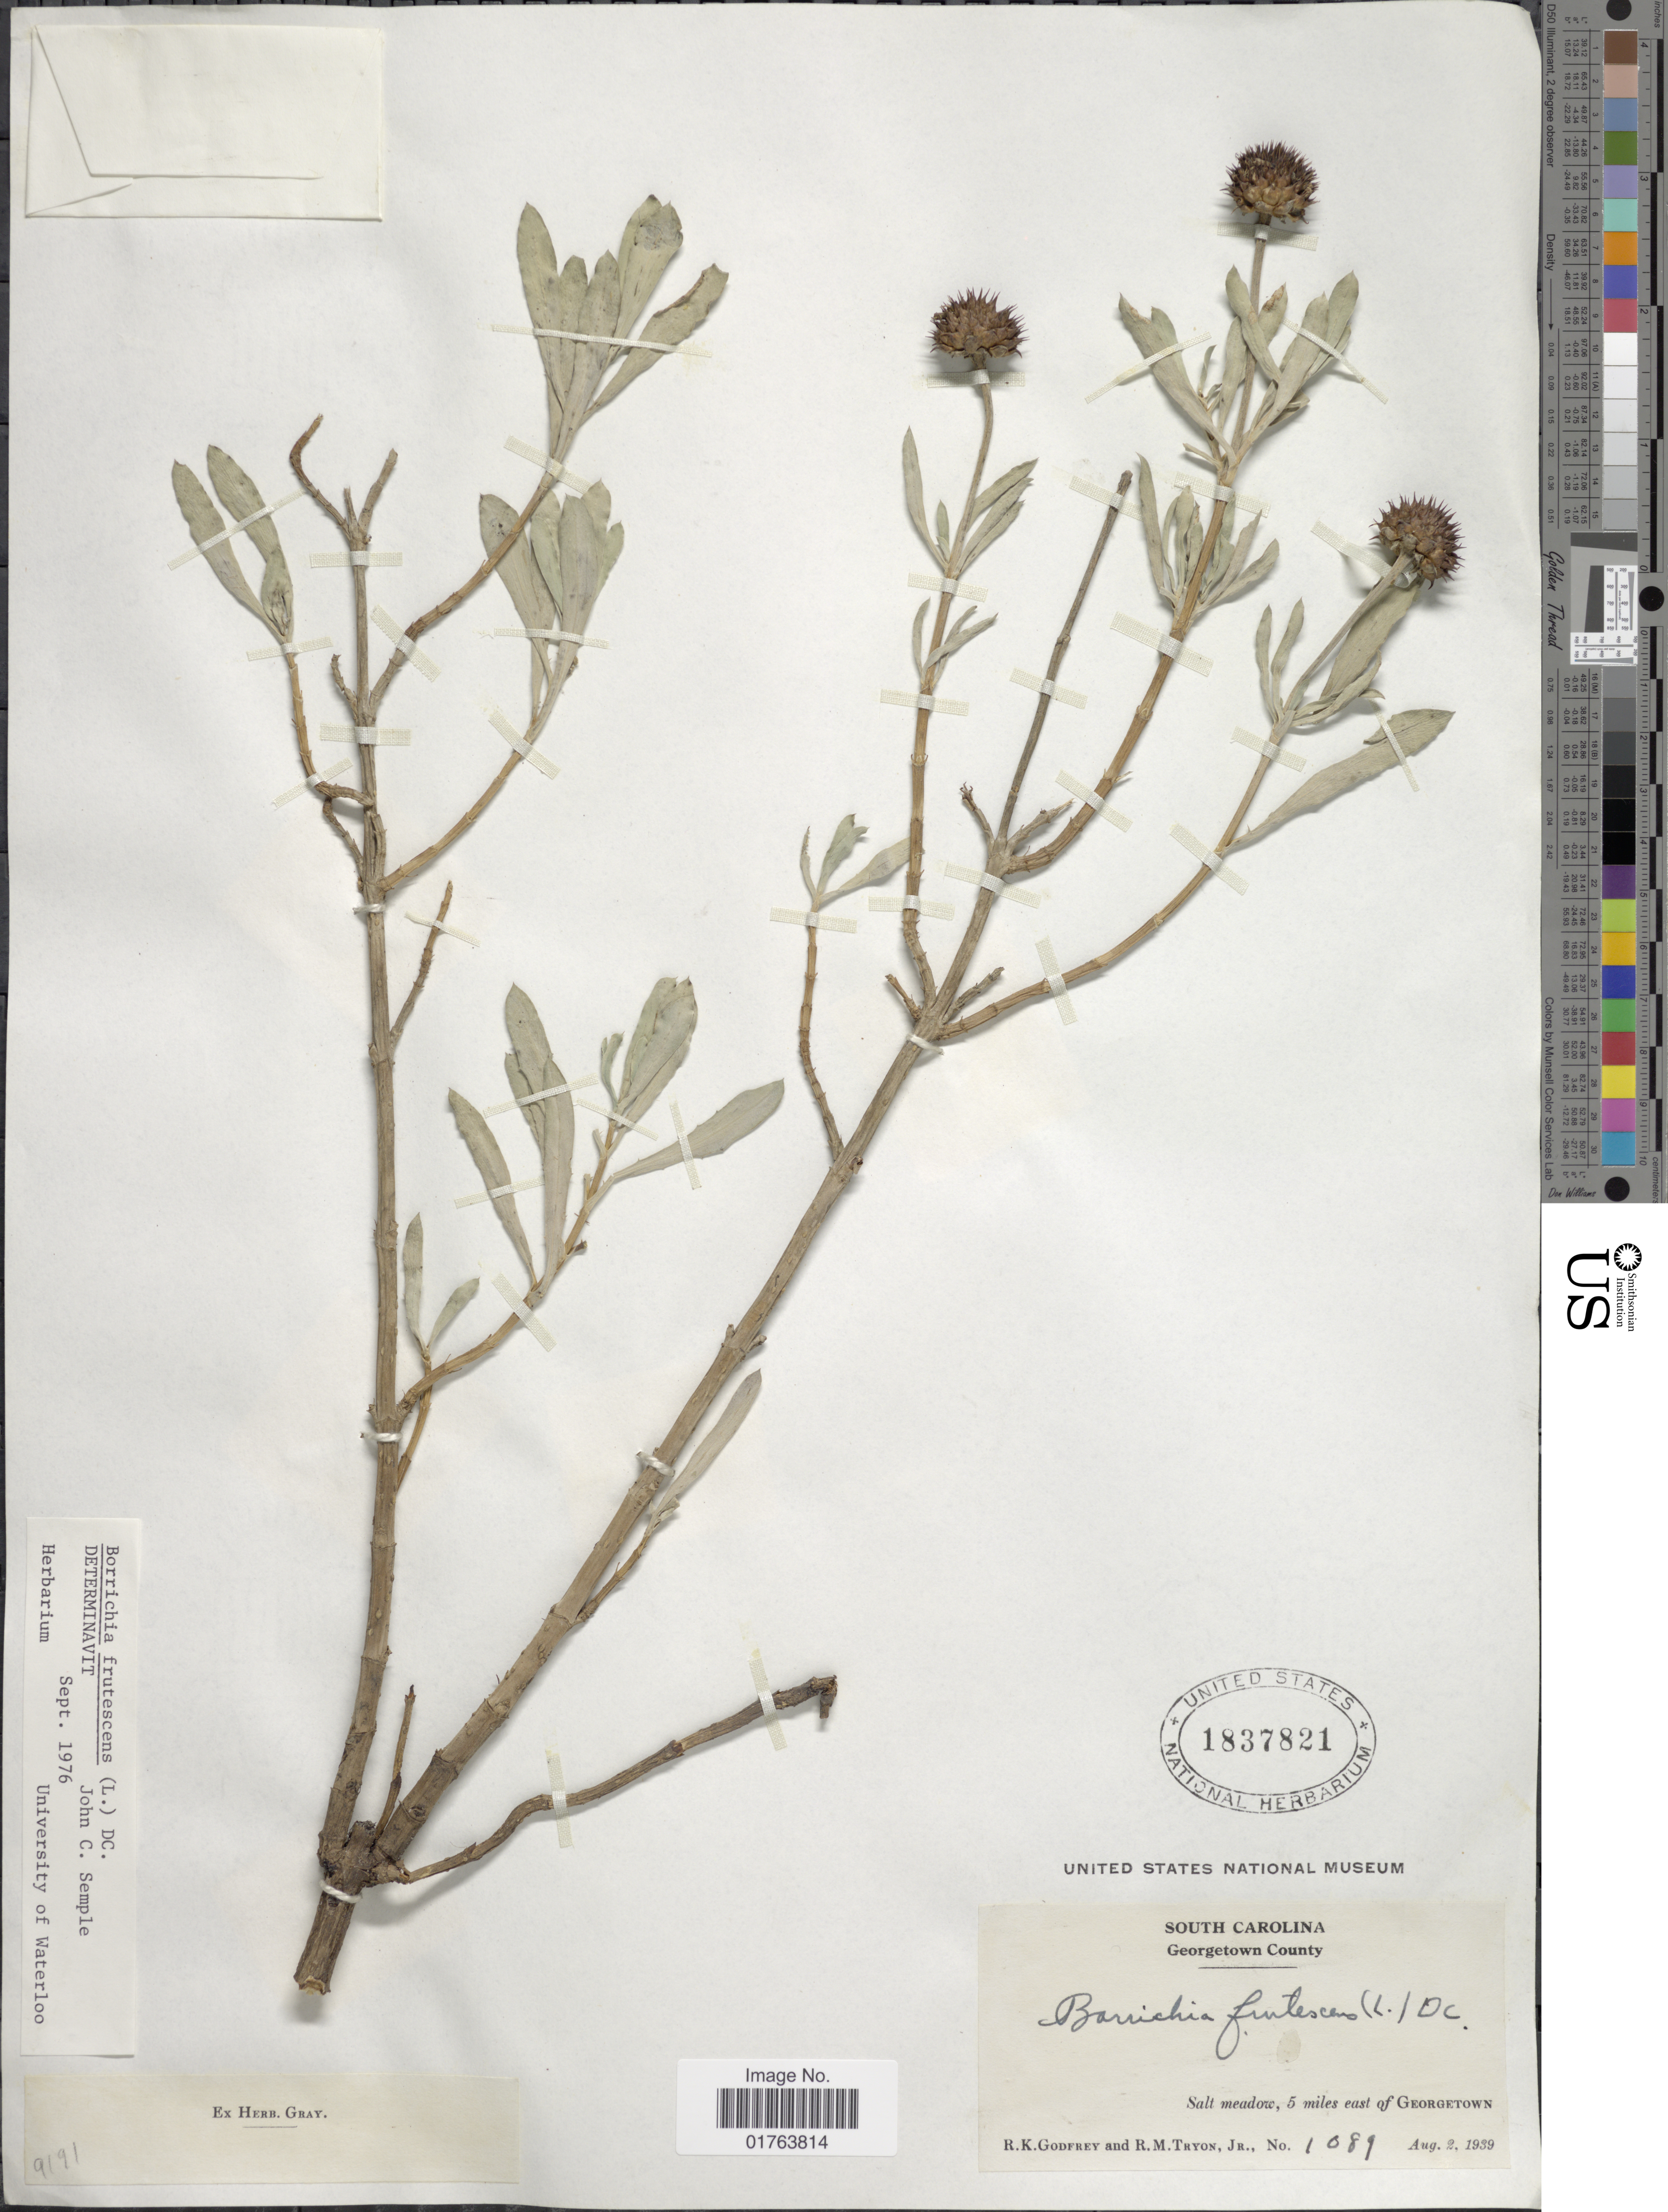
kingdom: Plantae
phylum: Tracheophyta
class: Magnoliopsida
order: Asterales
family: Asteraceae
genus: Borrichia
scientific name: Borrichia frutescens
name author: (L.) DC.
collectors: R. K. Godfrey & R. M. Tryon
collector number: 1089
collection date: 1939-08-02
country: United States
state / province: South Carolina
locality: Georgetown County, Salt meadow, 5 miles east of Georgetown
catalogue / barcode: US 1837821